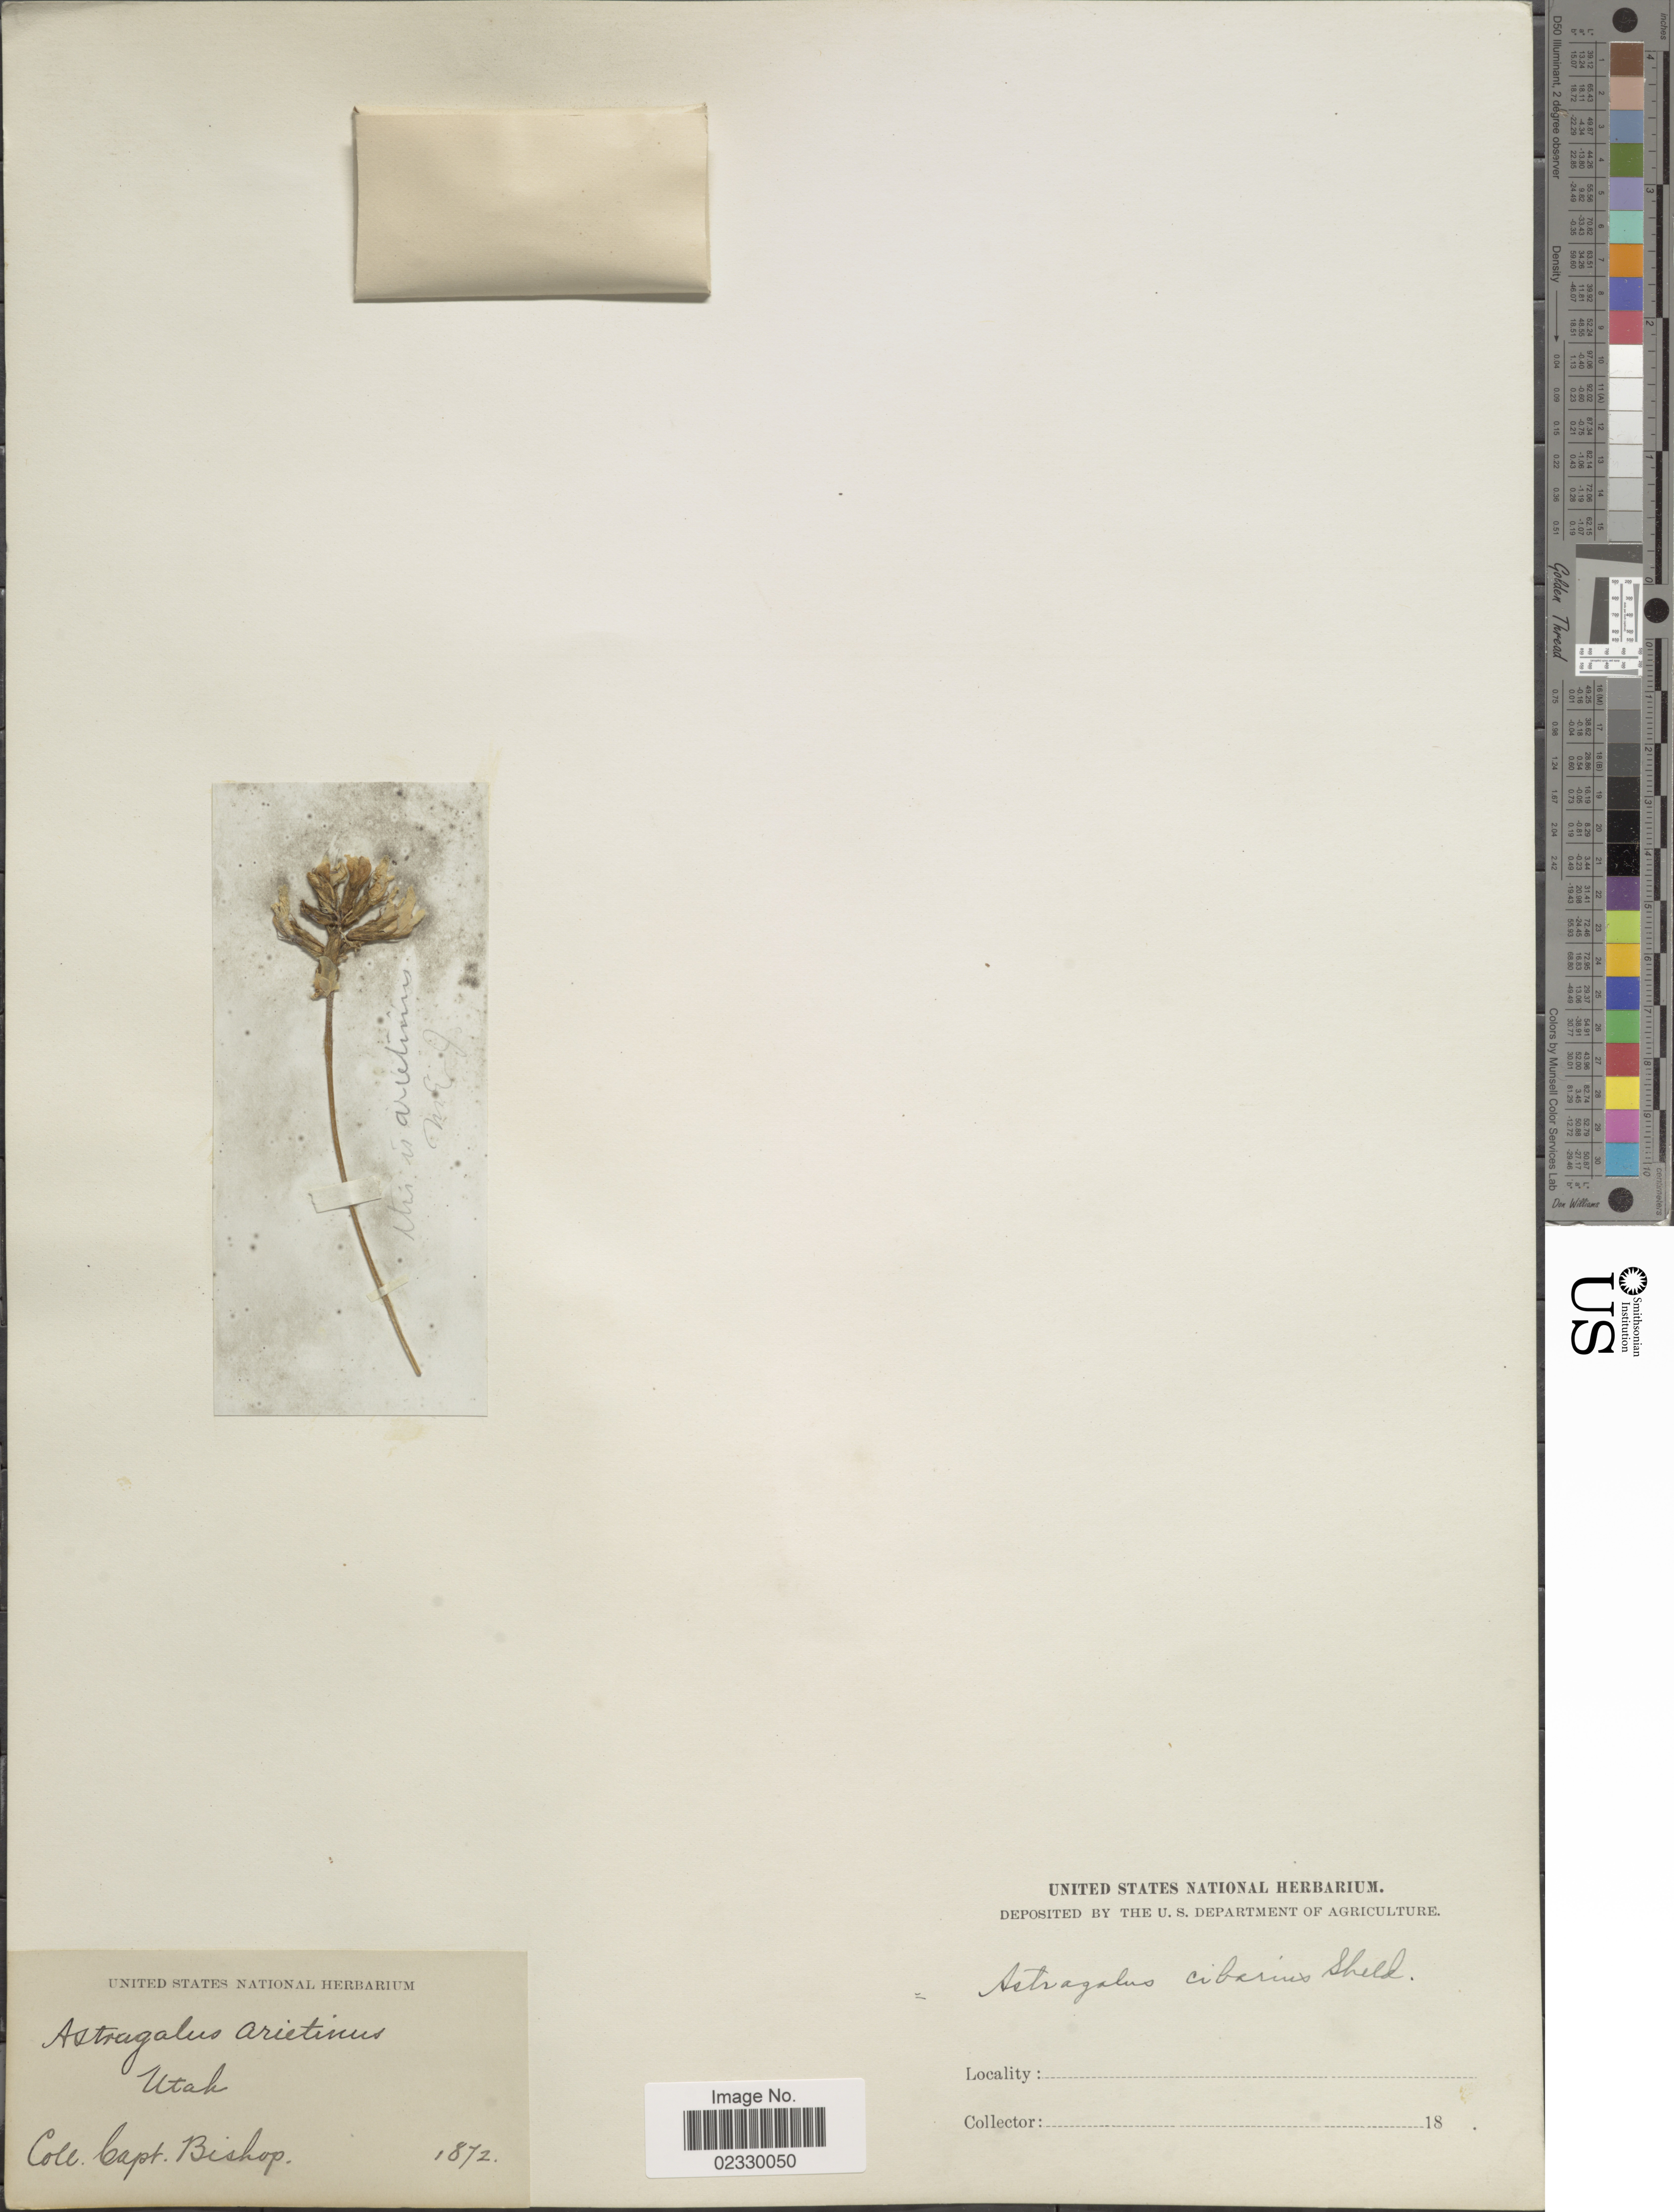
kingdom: Plantae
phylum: Tracheophyta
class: Magnoliopsida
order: Fabales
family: Fabaceae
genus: Astragalus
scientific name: Astragalus cibarius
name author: E. Sheld.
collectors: F. M. Bishop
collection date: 1872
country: United States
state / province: Utah